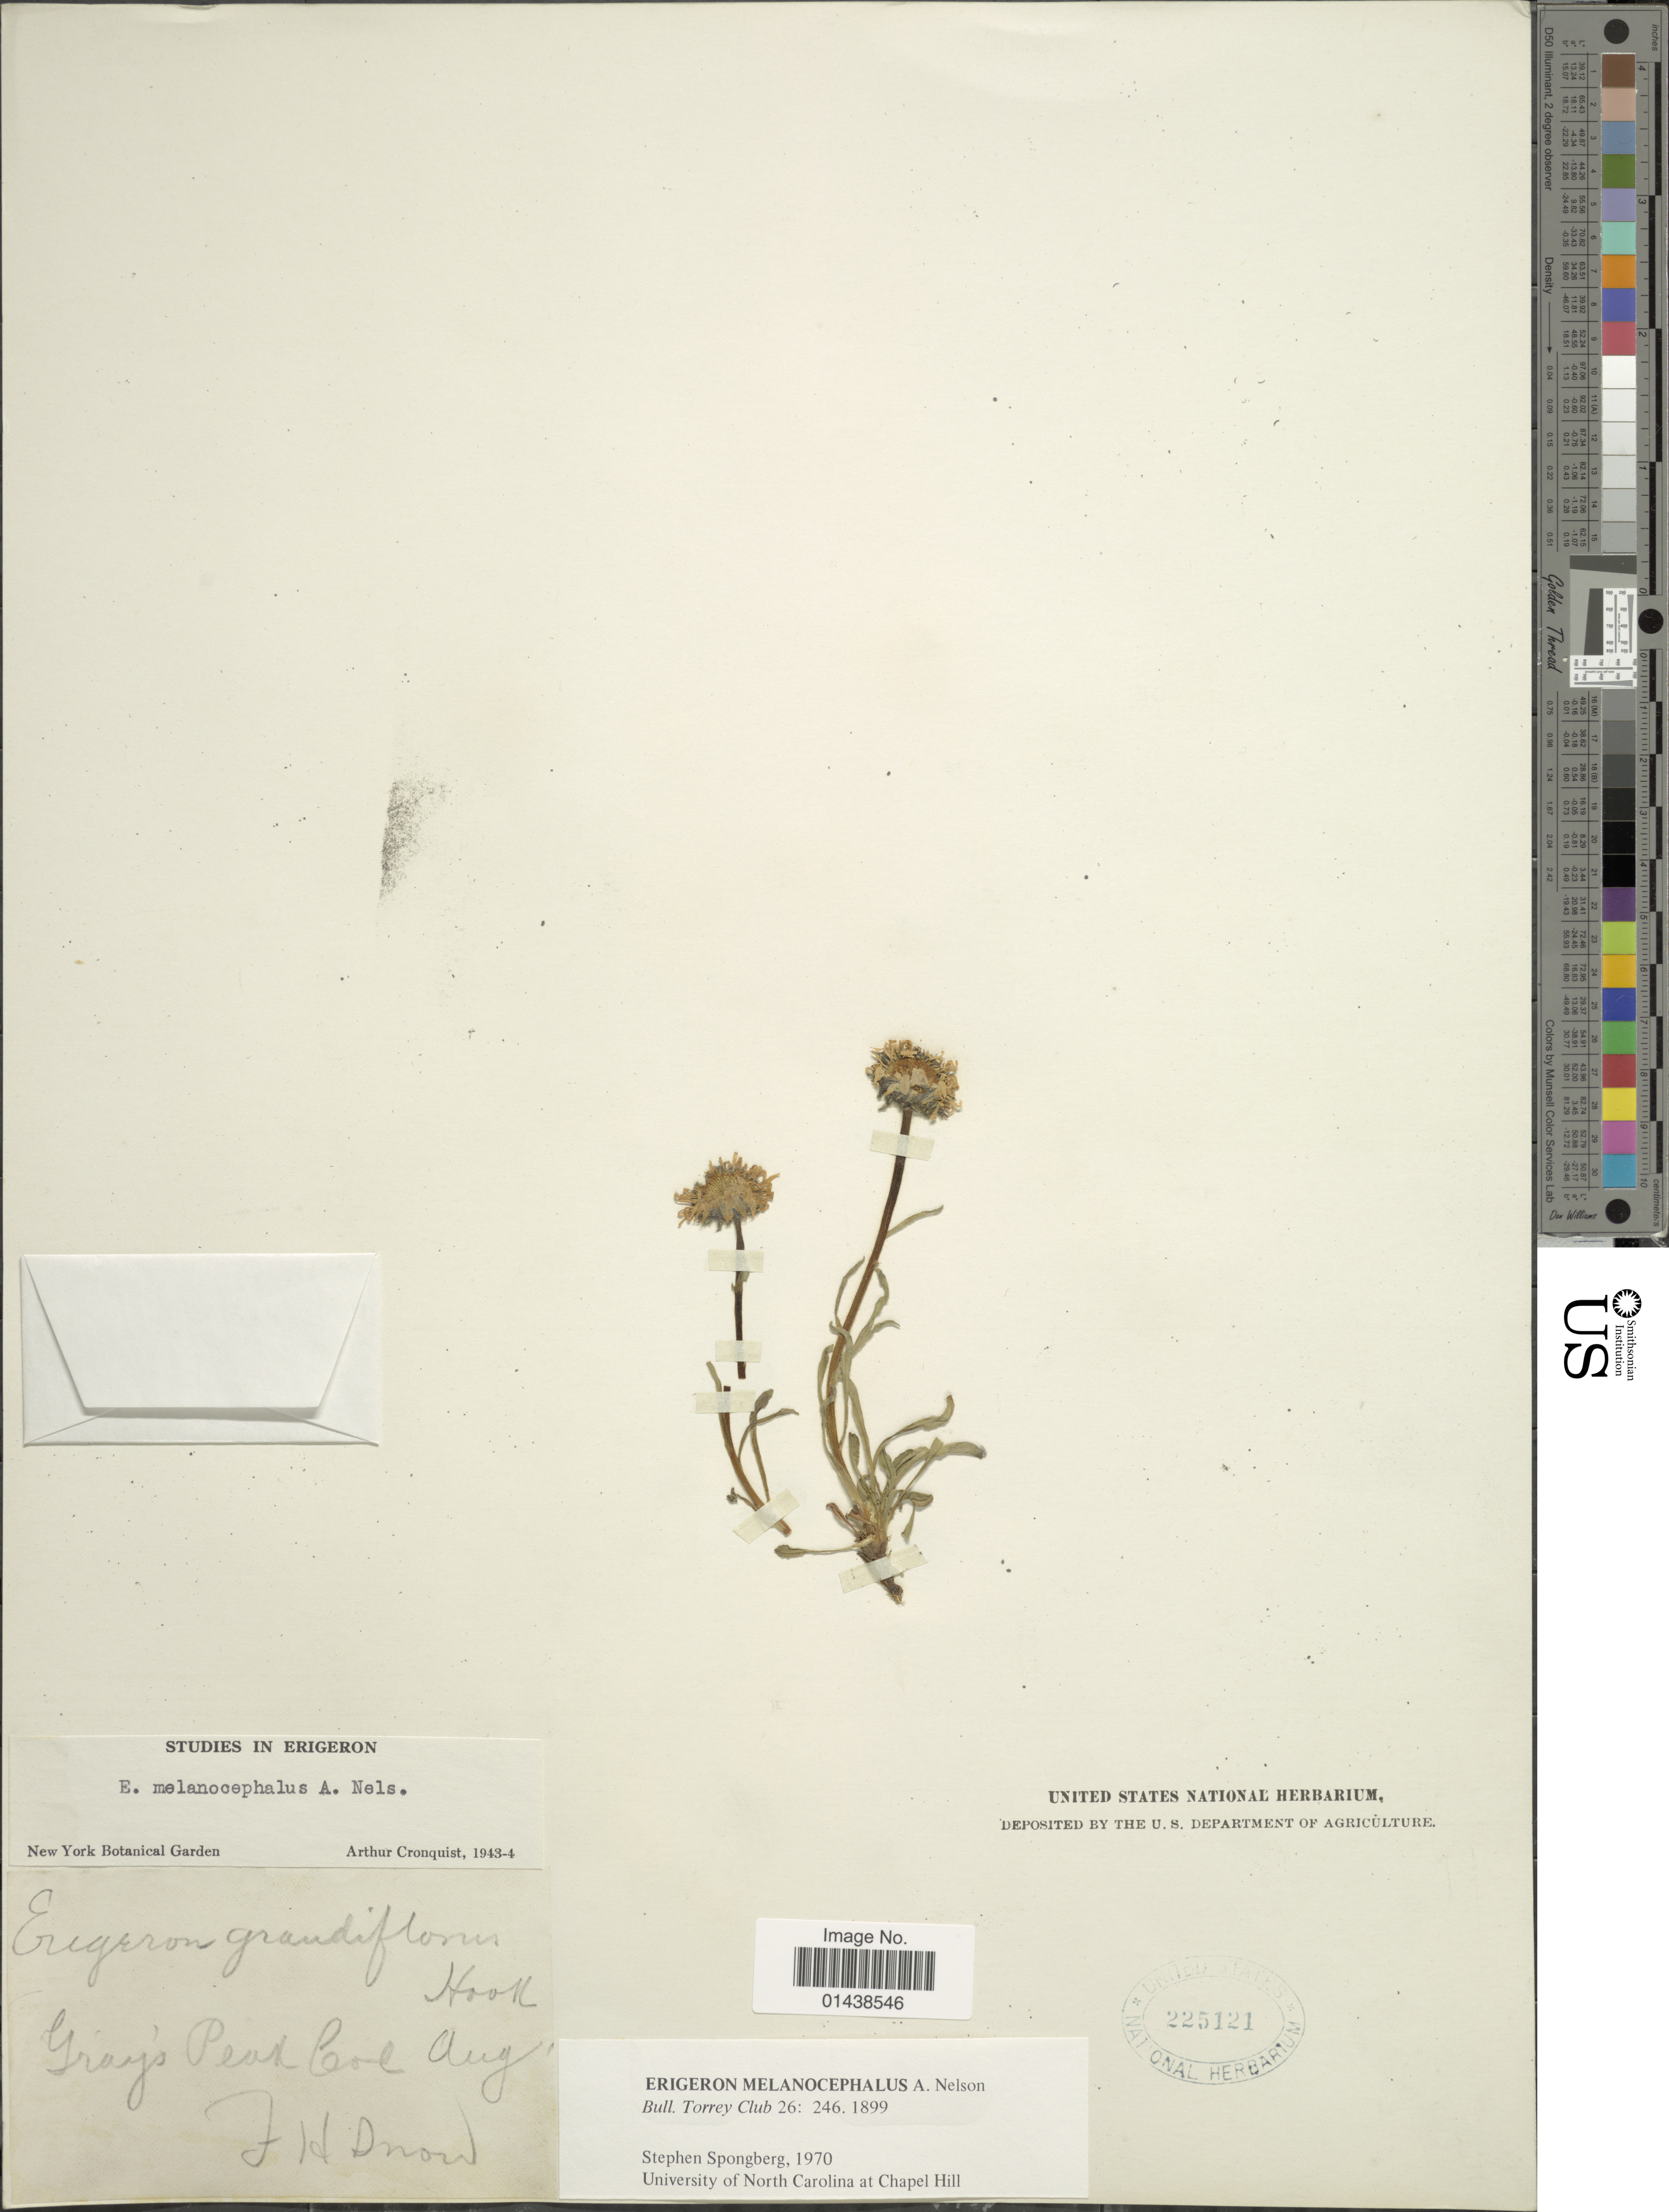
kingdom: Plantae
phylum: Tracheophyta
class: Magnoliopsida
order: Asterales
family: Asteraceae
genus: Erigeron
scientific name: Erigeron melanocephalus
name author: (A. Nelson) A. Nelson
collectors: F. H. Snow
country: United States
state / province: Colorado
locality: Gray's Peak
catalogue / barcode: US 225121